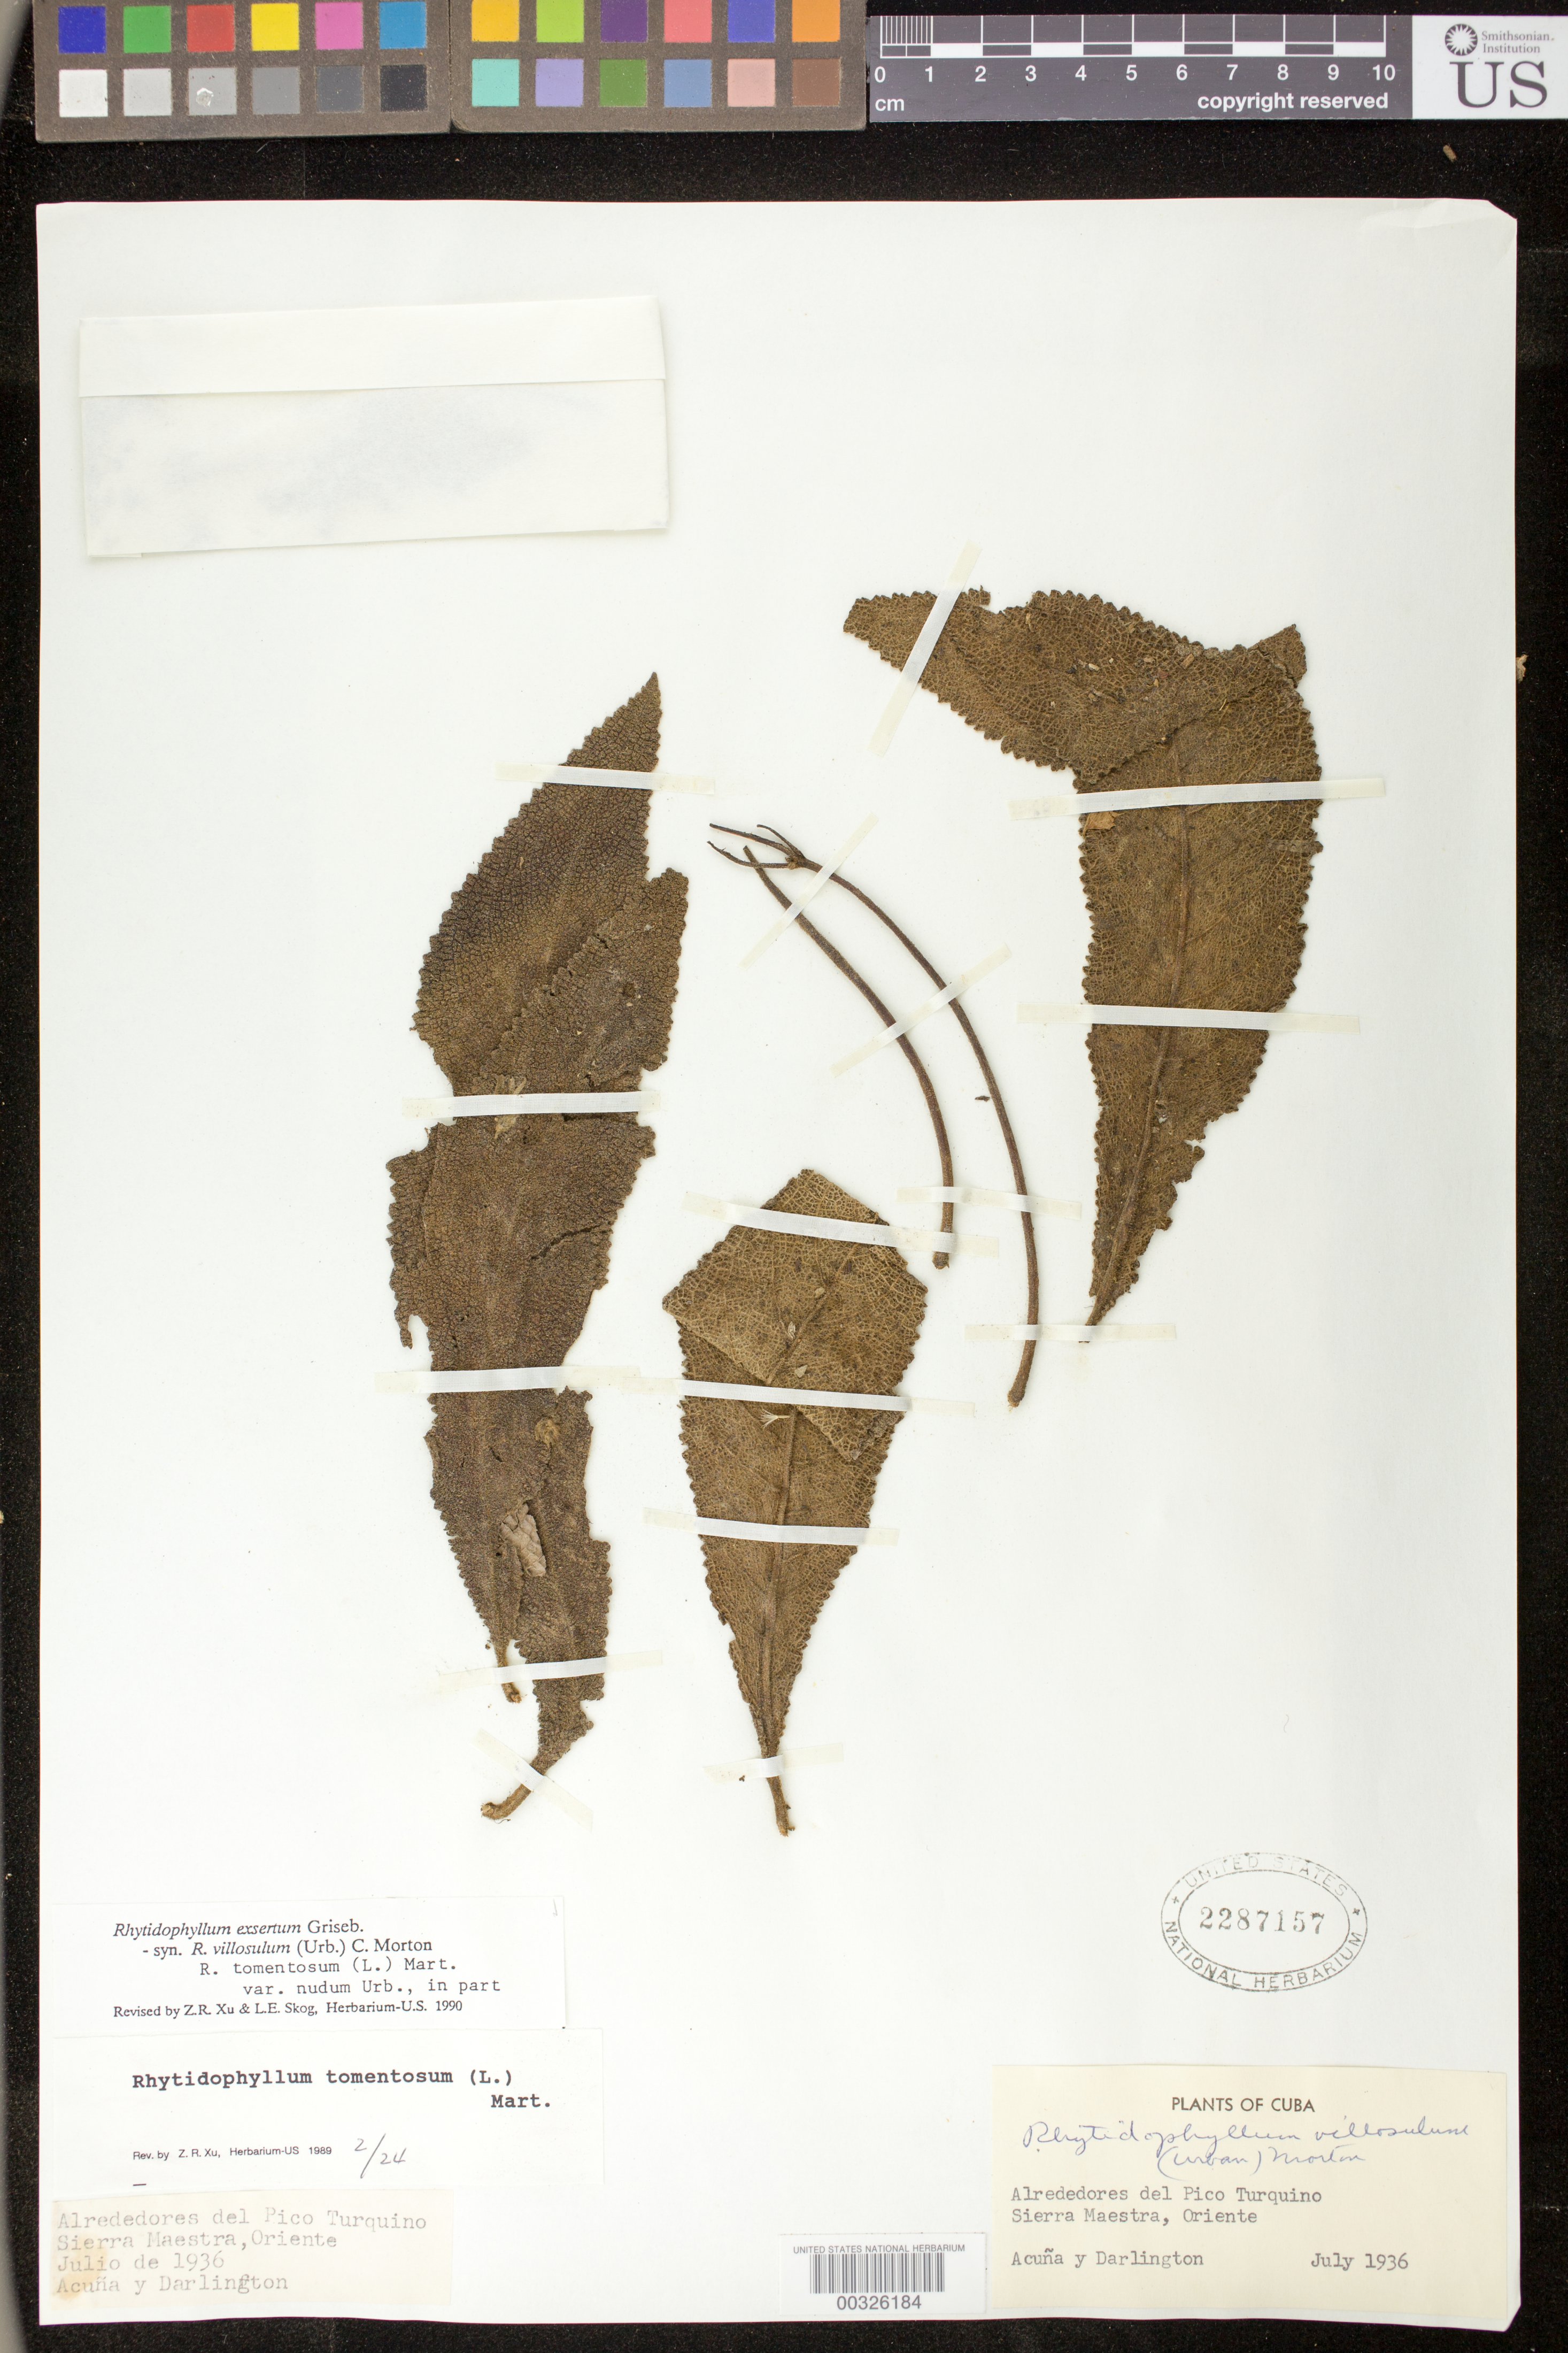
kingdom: Plantae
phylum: Tracheophyta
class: Magnoliopsida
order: Lamiales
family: Gesneriaceae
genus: Rhytidophyllum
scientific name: Rhytidophyllum exsertum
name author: Griseb.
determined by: Skog, Laurence E.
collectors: J. Acuña & J. Darlington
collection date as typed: Jul 1936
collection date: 1936-07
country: Cuba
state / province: Oriente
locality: Alrededores del Pico Turquino, Sierra Maestra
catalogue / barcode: US 2287157